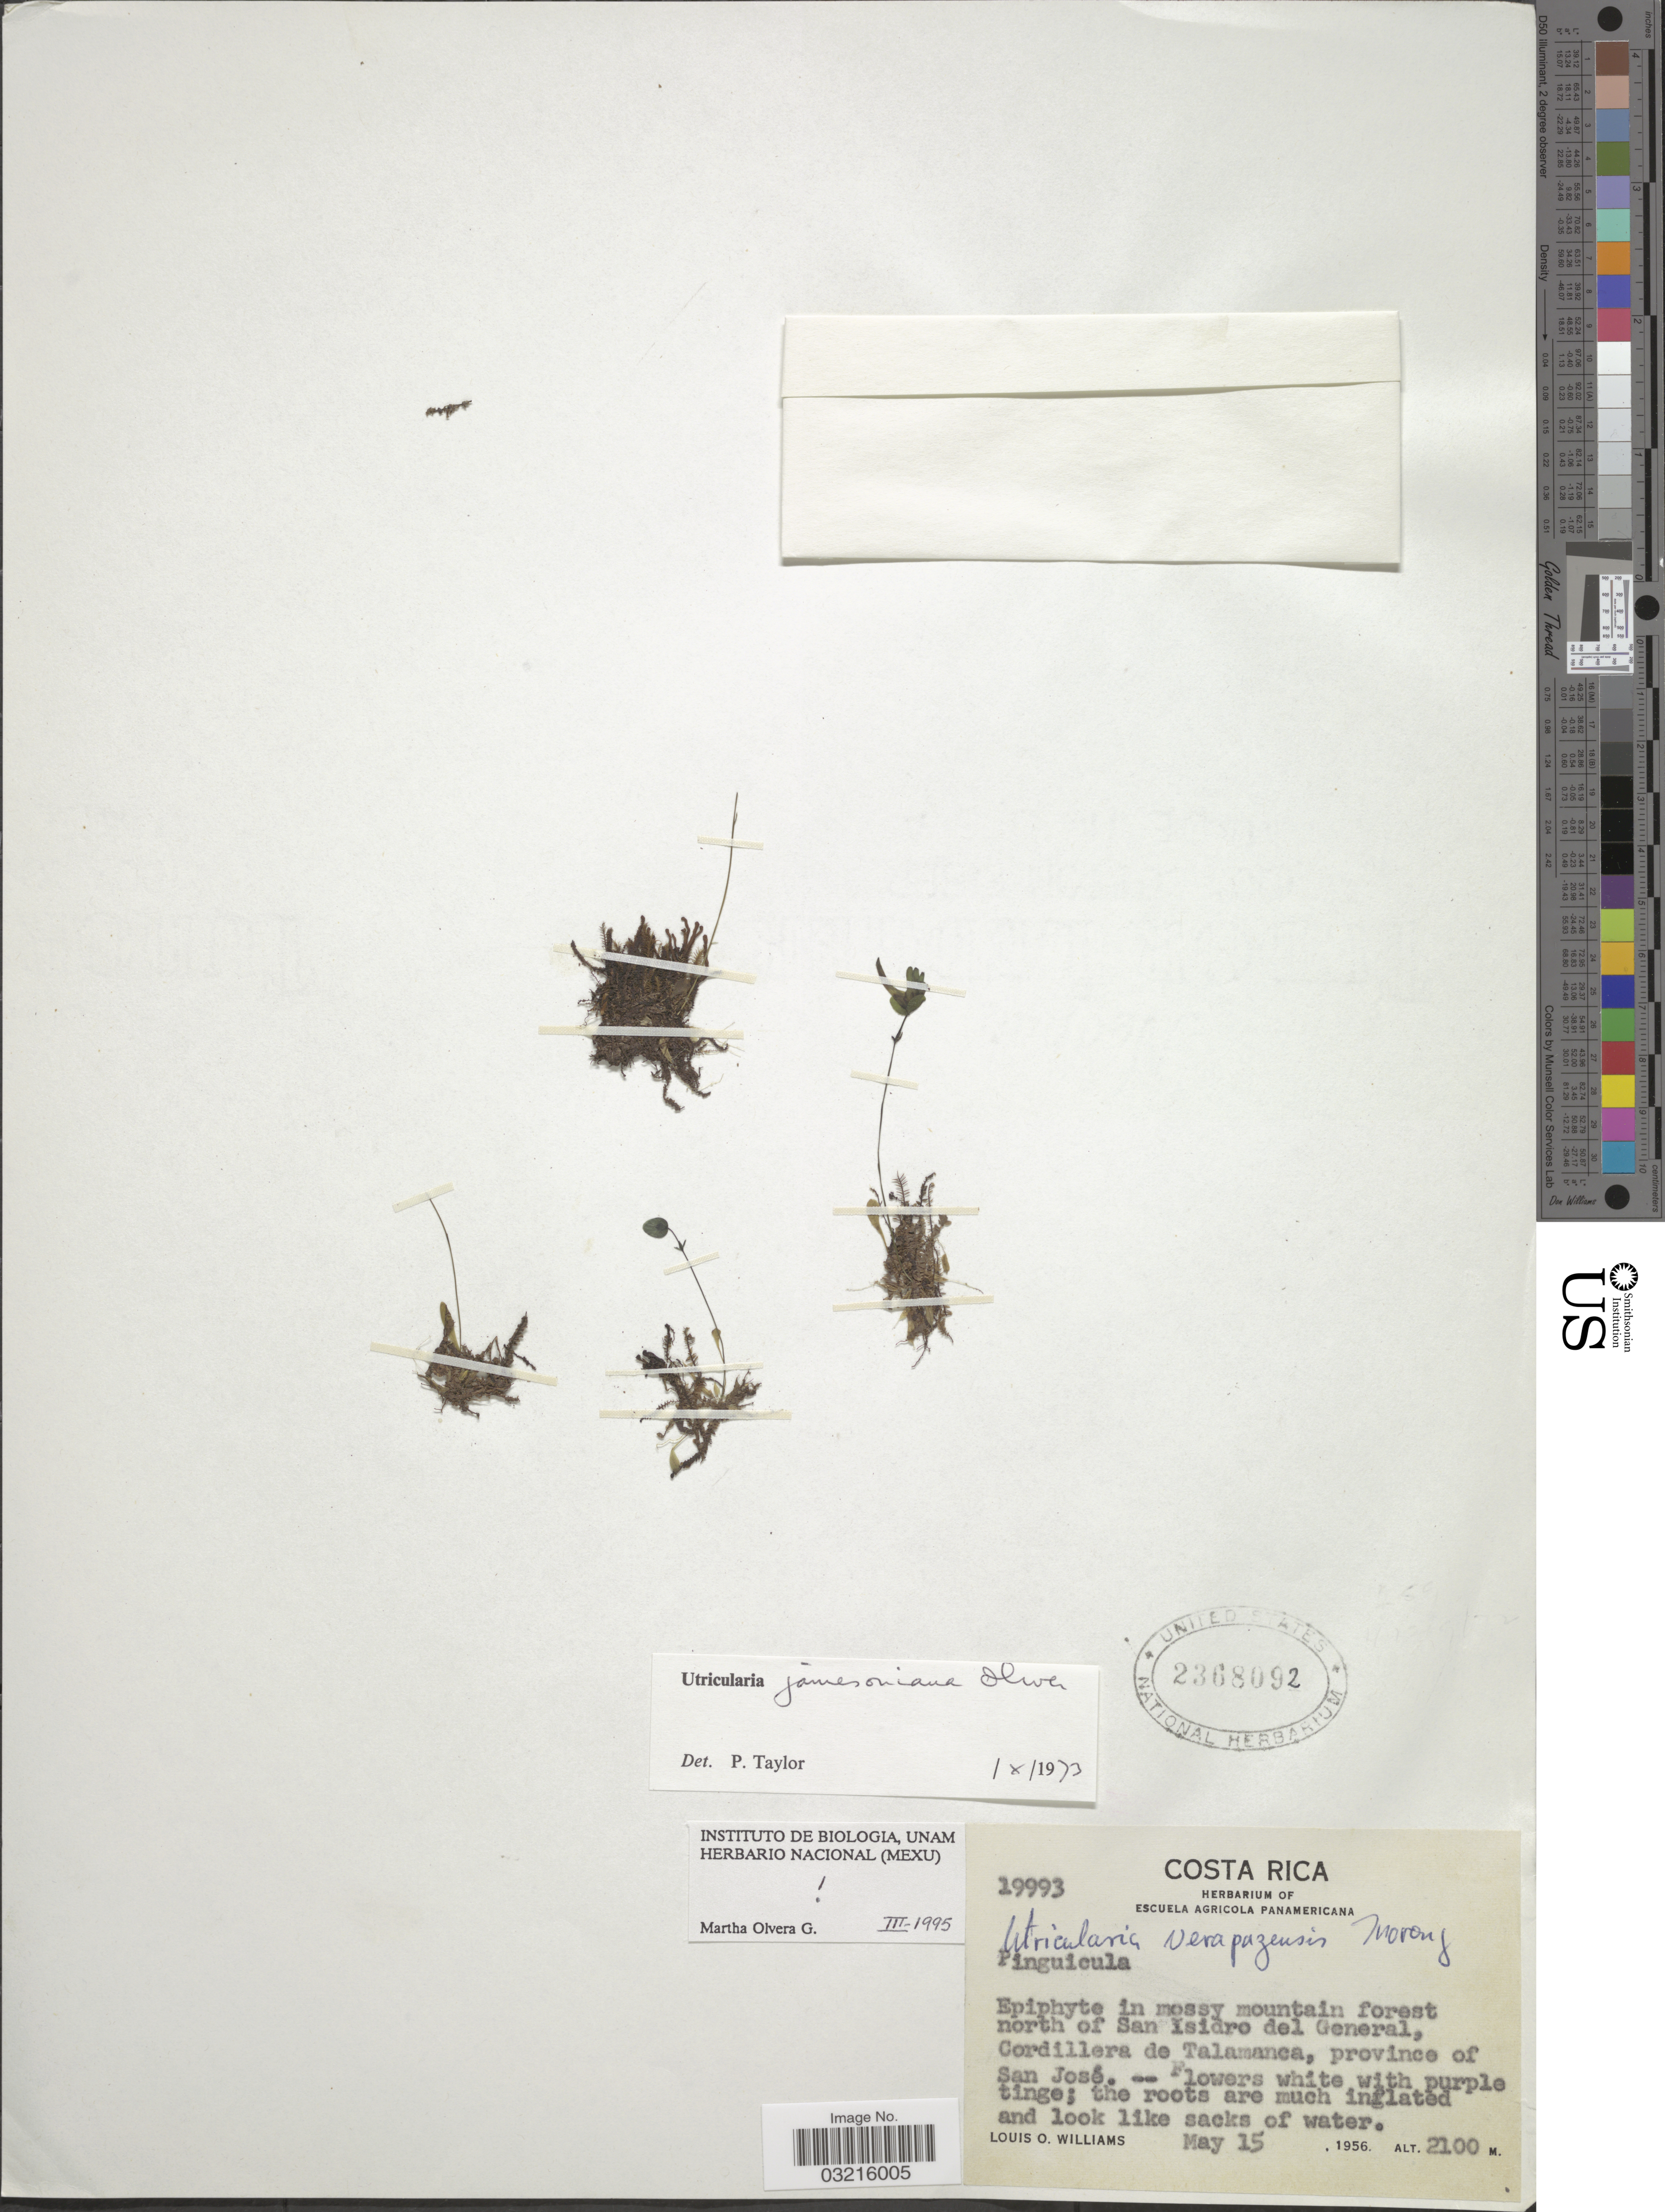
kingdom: Plantae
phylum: Tracheophyta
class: Magnoliopsida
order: Lamiales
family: Lentibulariaceae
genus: Utricularia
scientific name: Utricularia jamesoniana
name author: Oliv.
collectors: L. O. Williams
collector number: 19993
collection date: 1956-05-15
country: Costa Rica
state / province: San José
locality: Epiphyte in mossy mountain forest north of San Isidro del General.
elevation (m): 2100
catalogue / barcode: US 2368092